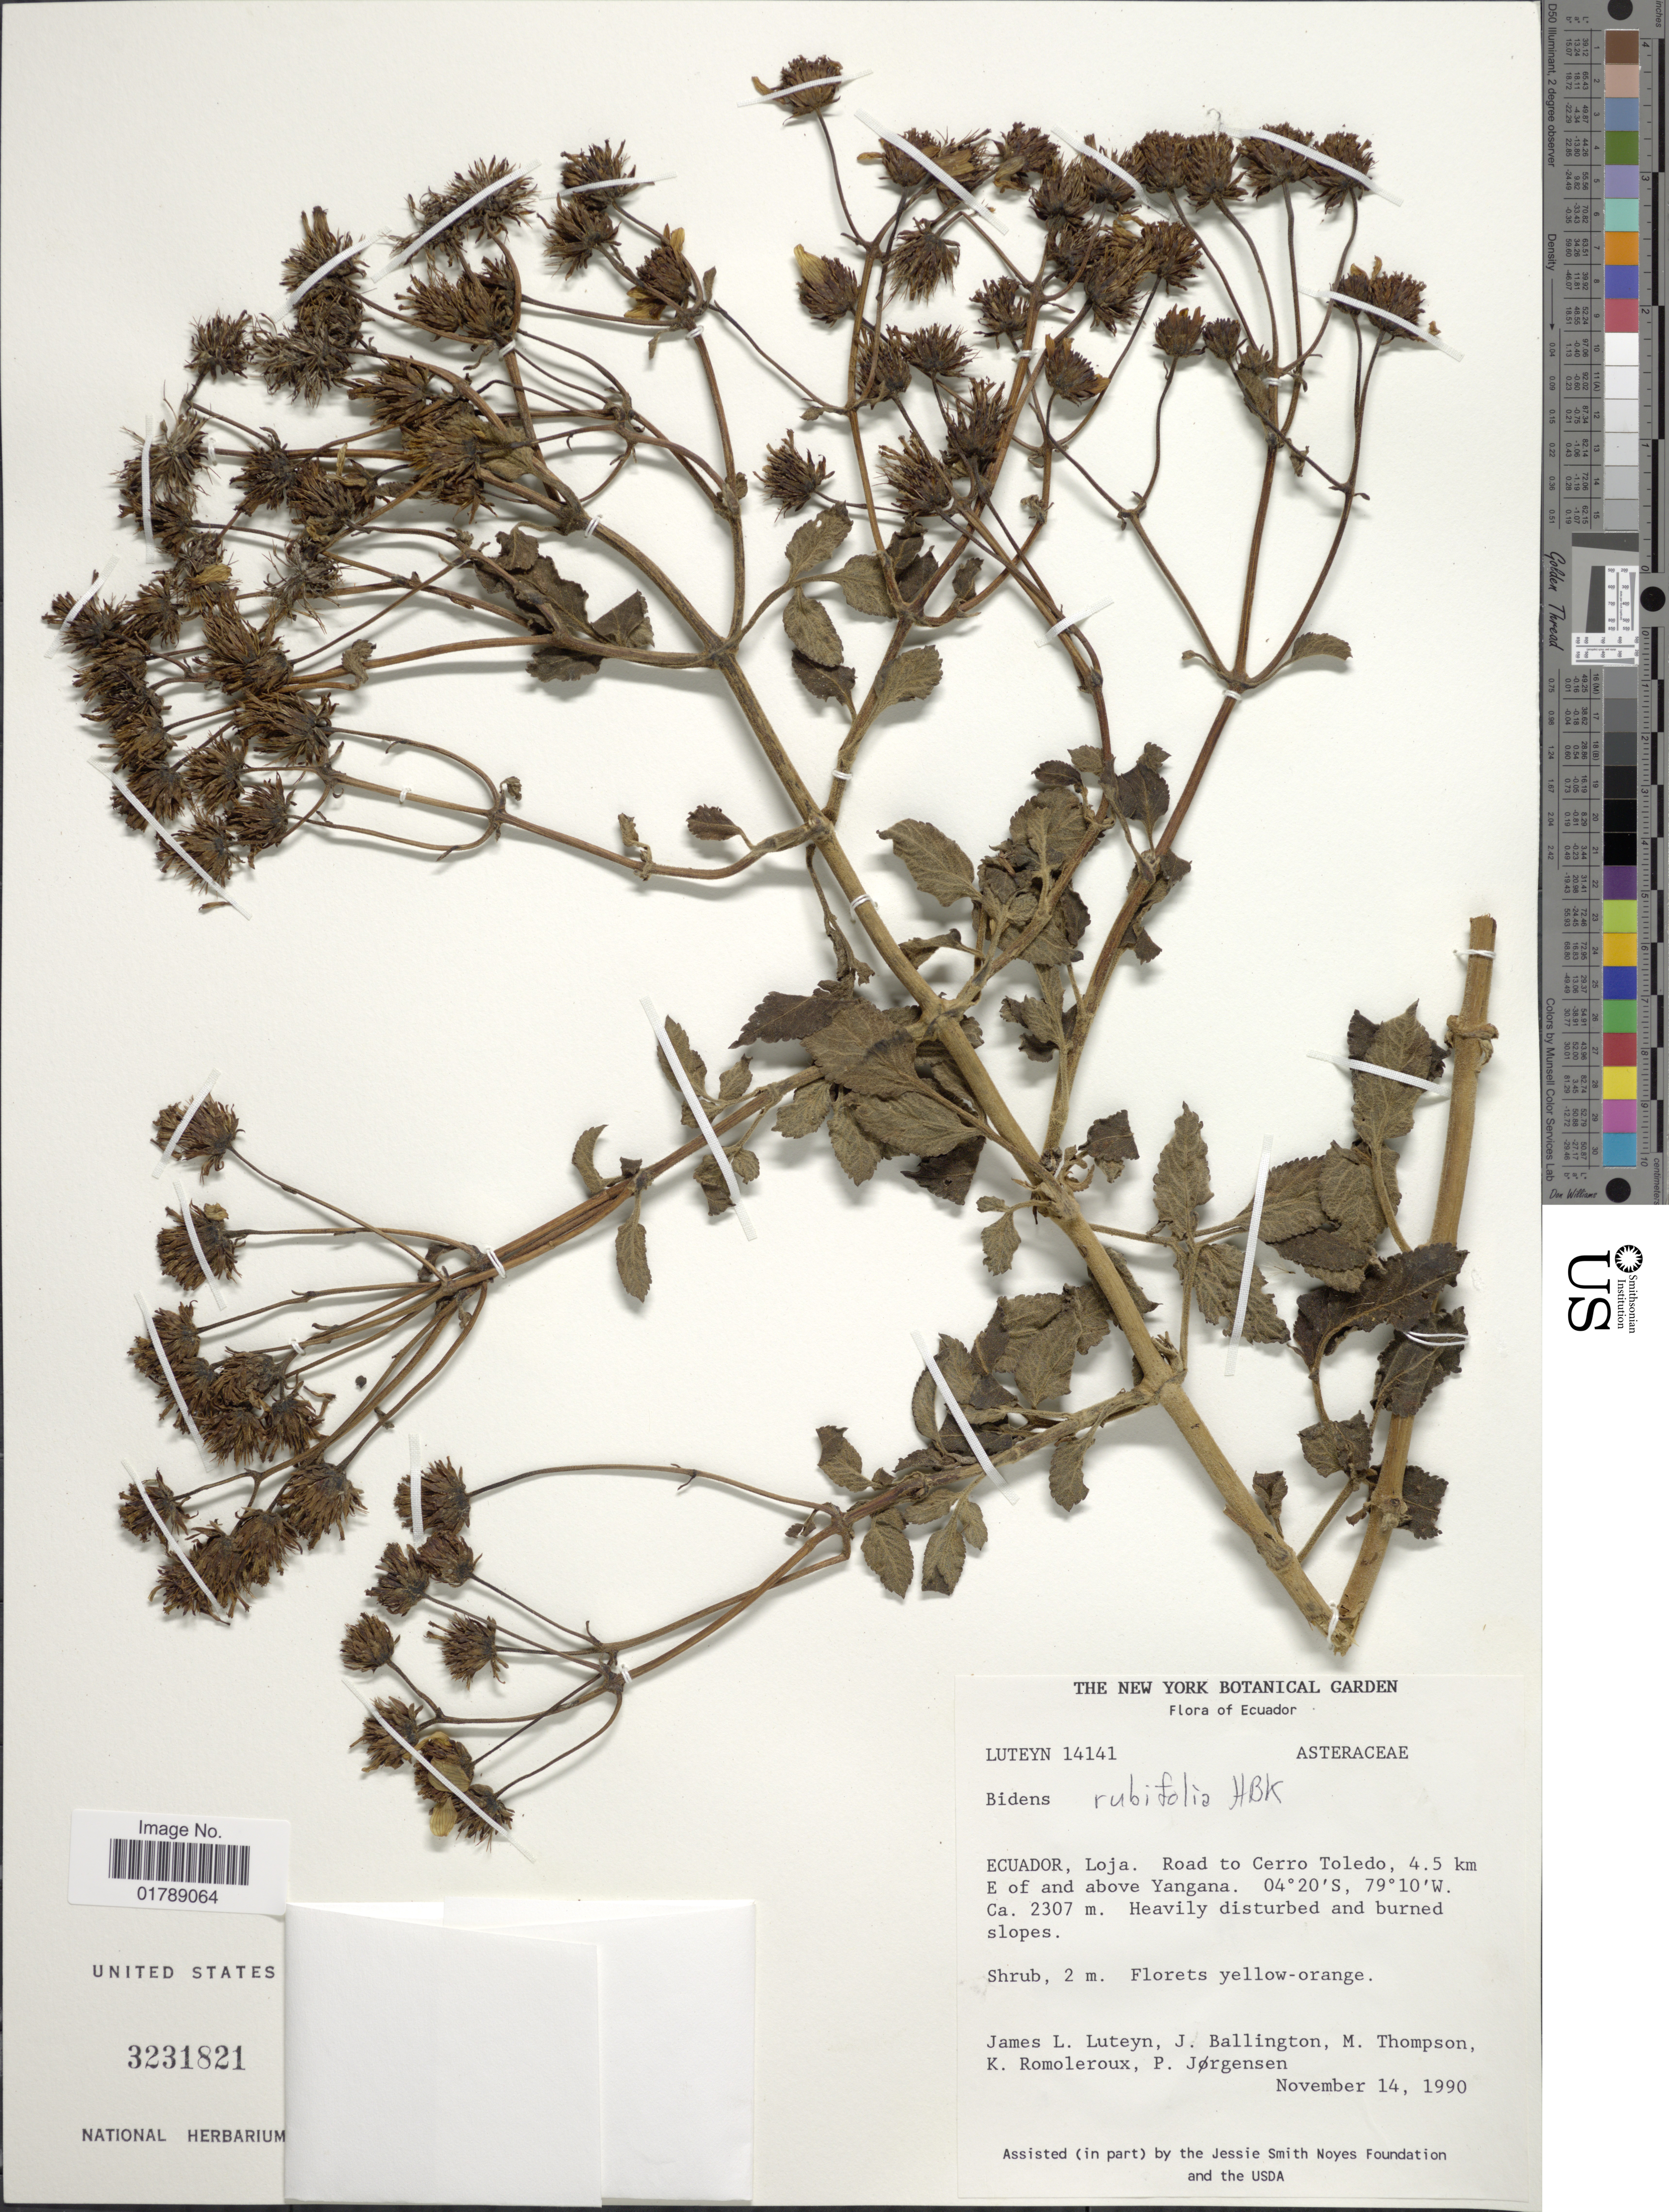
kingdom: Plantae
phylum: Tracheophyta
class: Magnoliopsida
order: Asterales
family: Asteraceae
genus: Bidens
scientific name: Bidens rubifolia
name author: Kunth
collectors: J. L. Luteyn, J. Ballington, M. Thompson, K. Romoleroux & P. Jörgensen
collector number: Luteyn 14141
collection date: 1990-11-14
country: Ecuador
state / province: Loja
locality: Road to Cerro Toledo, 4.5 km E of and above Yangana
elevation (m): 2307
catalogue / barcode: US 3231821